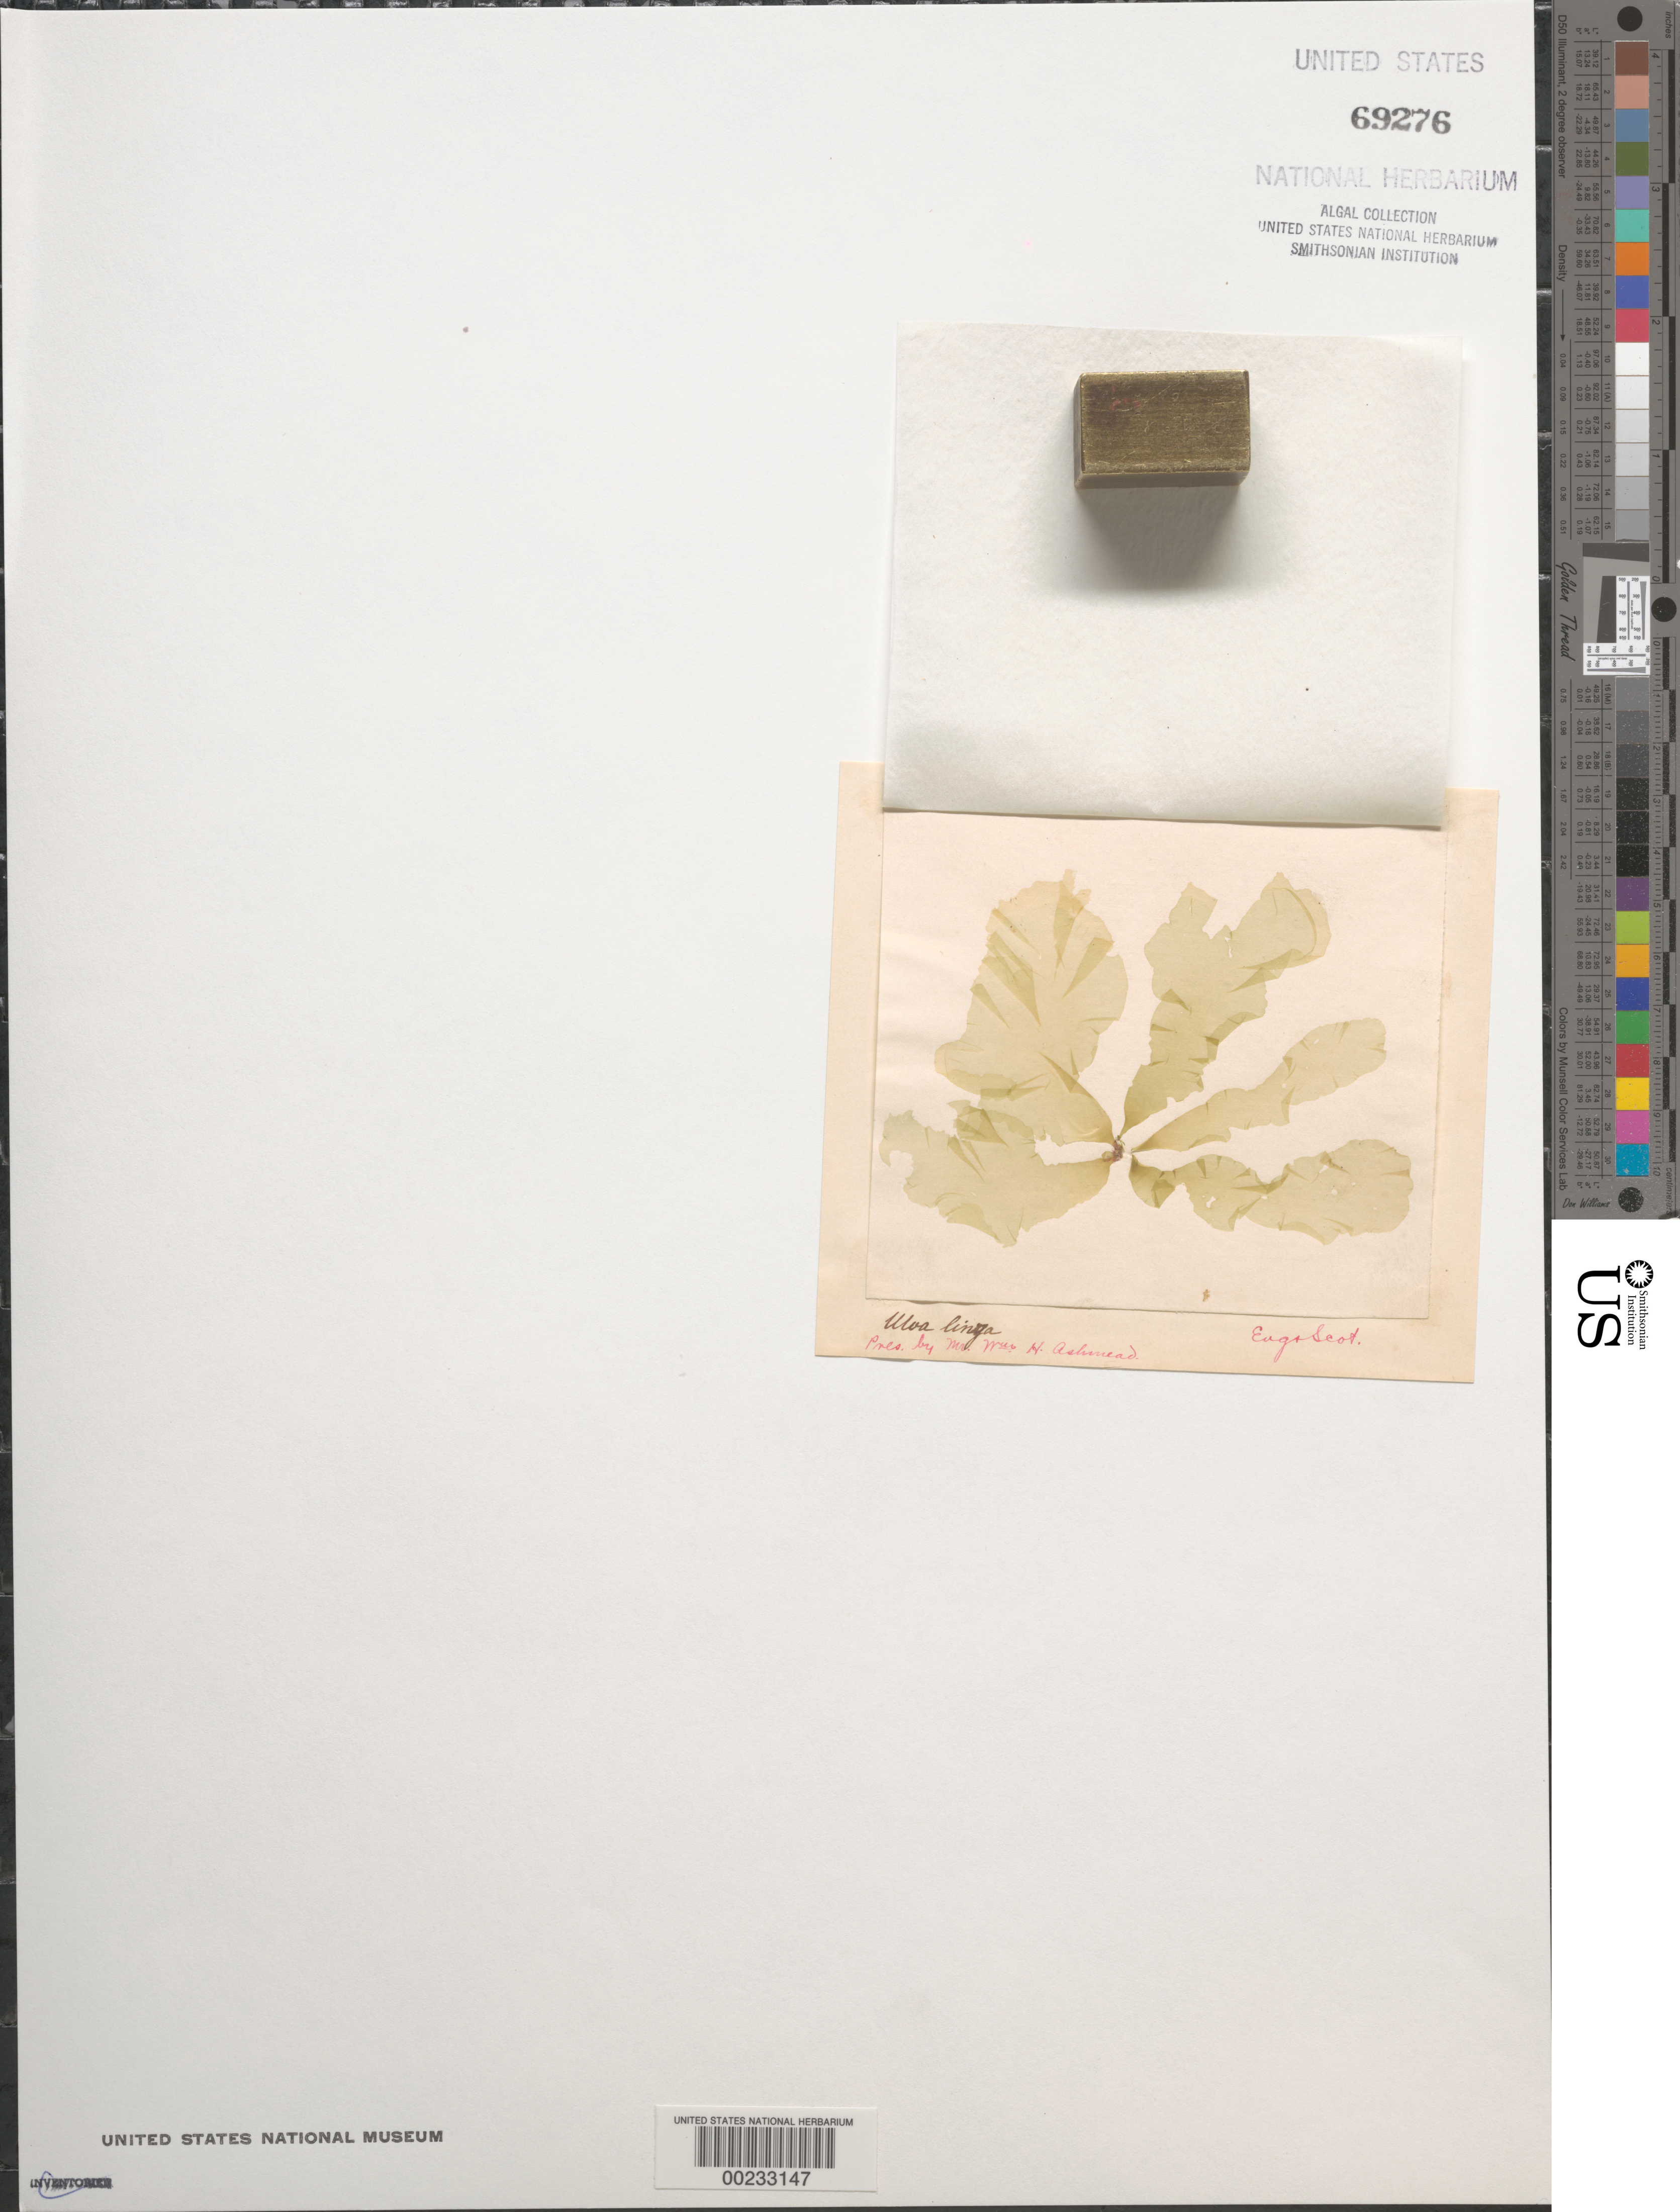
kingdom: Plantae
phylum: Chlorophyta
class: Ulvophyceae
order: Ulvales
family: Ulvaceae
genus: Ulva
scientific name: Ulva clathrata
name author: (Roth) C. Agardh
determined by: Algae name updating Project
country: United Kingdom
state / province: England / Scotland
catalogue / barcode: US 69276